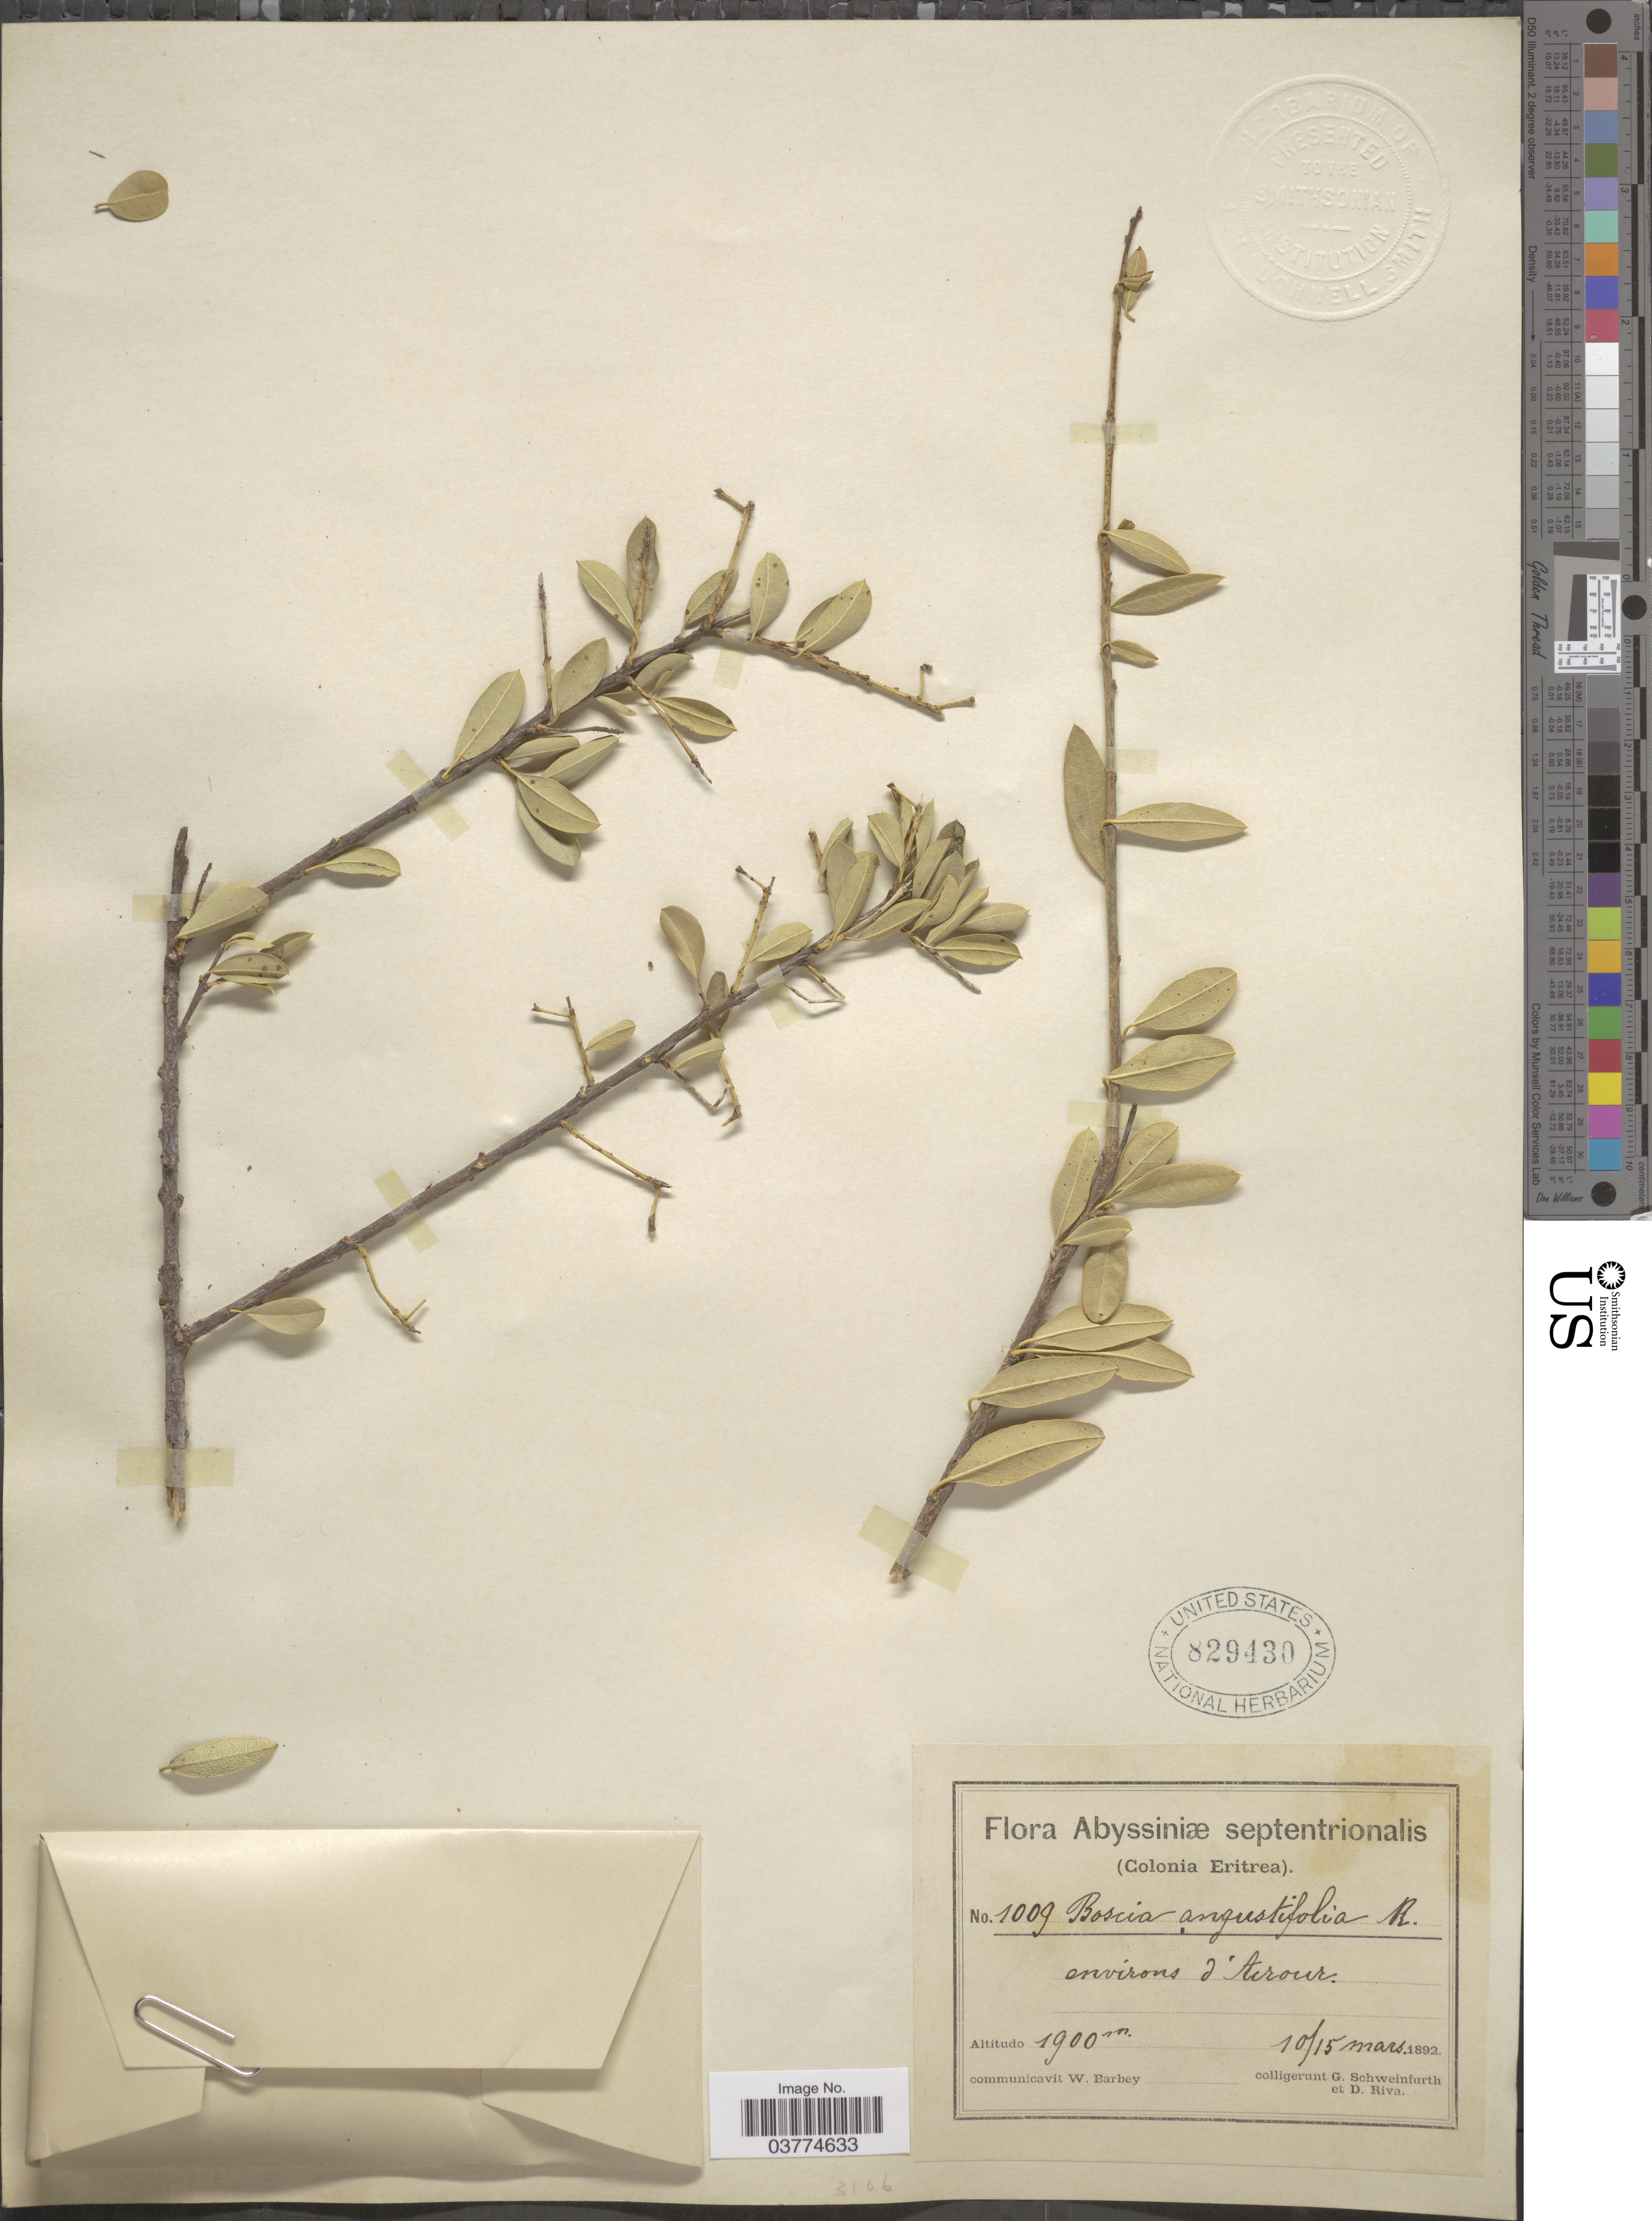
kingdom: Plantae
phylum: Tracheophyta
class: Magnoliopsida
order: Brassicales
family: Capparaceae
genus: Boscia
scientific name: Boscia angustifolia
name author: A. Rich.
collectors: G. A. Schweinfurth & D. Riva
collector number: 1009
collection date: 1892-03-10/1892-03-15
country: Ethiopia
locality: Abyssiniae septentrionalis ( Colonia Eritrea). Environs d' Acrour.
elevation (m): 1900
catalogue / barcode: US 829430